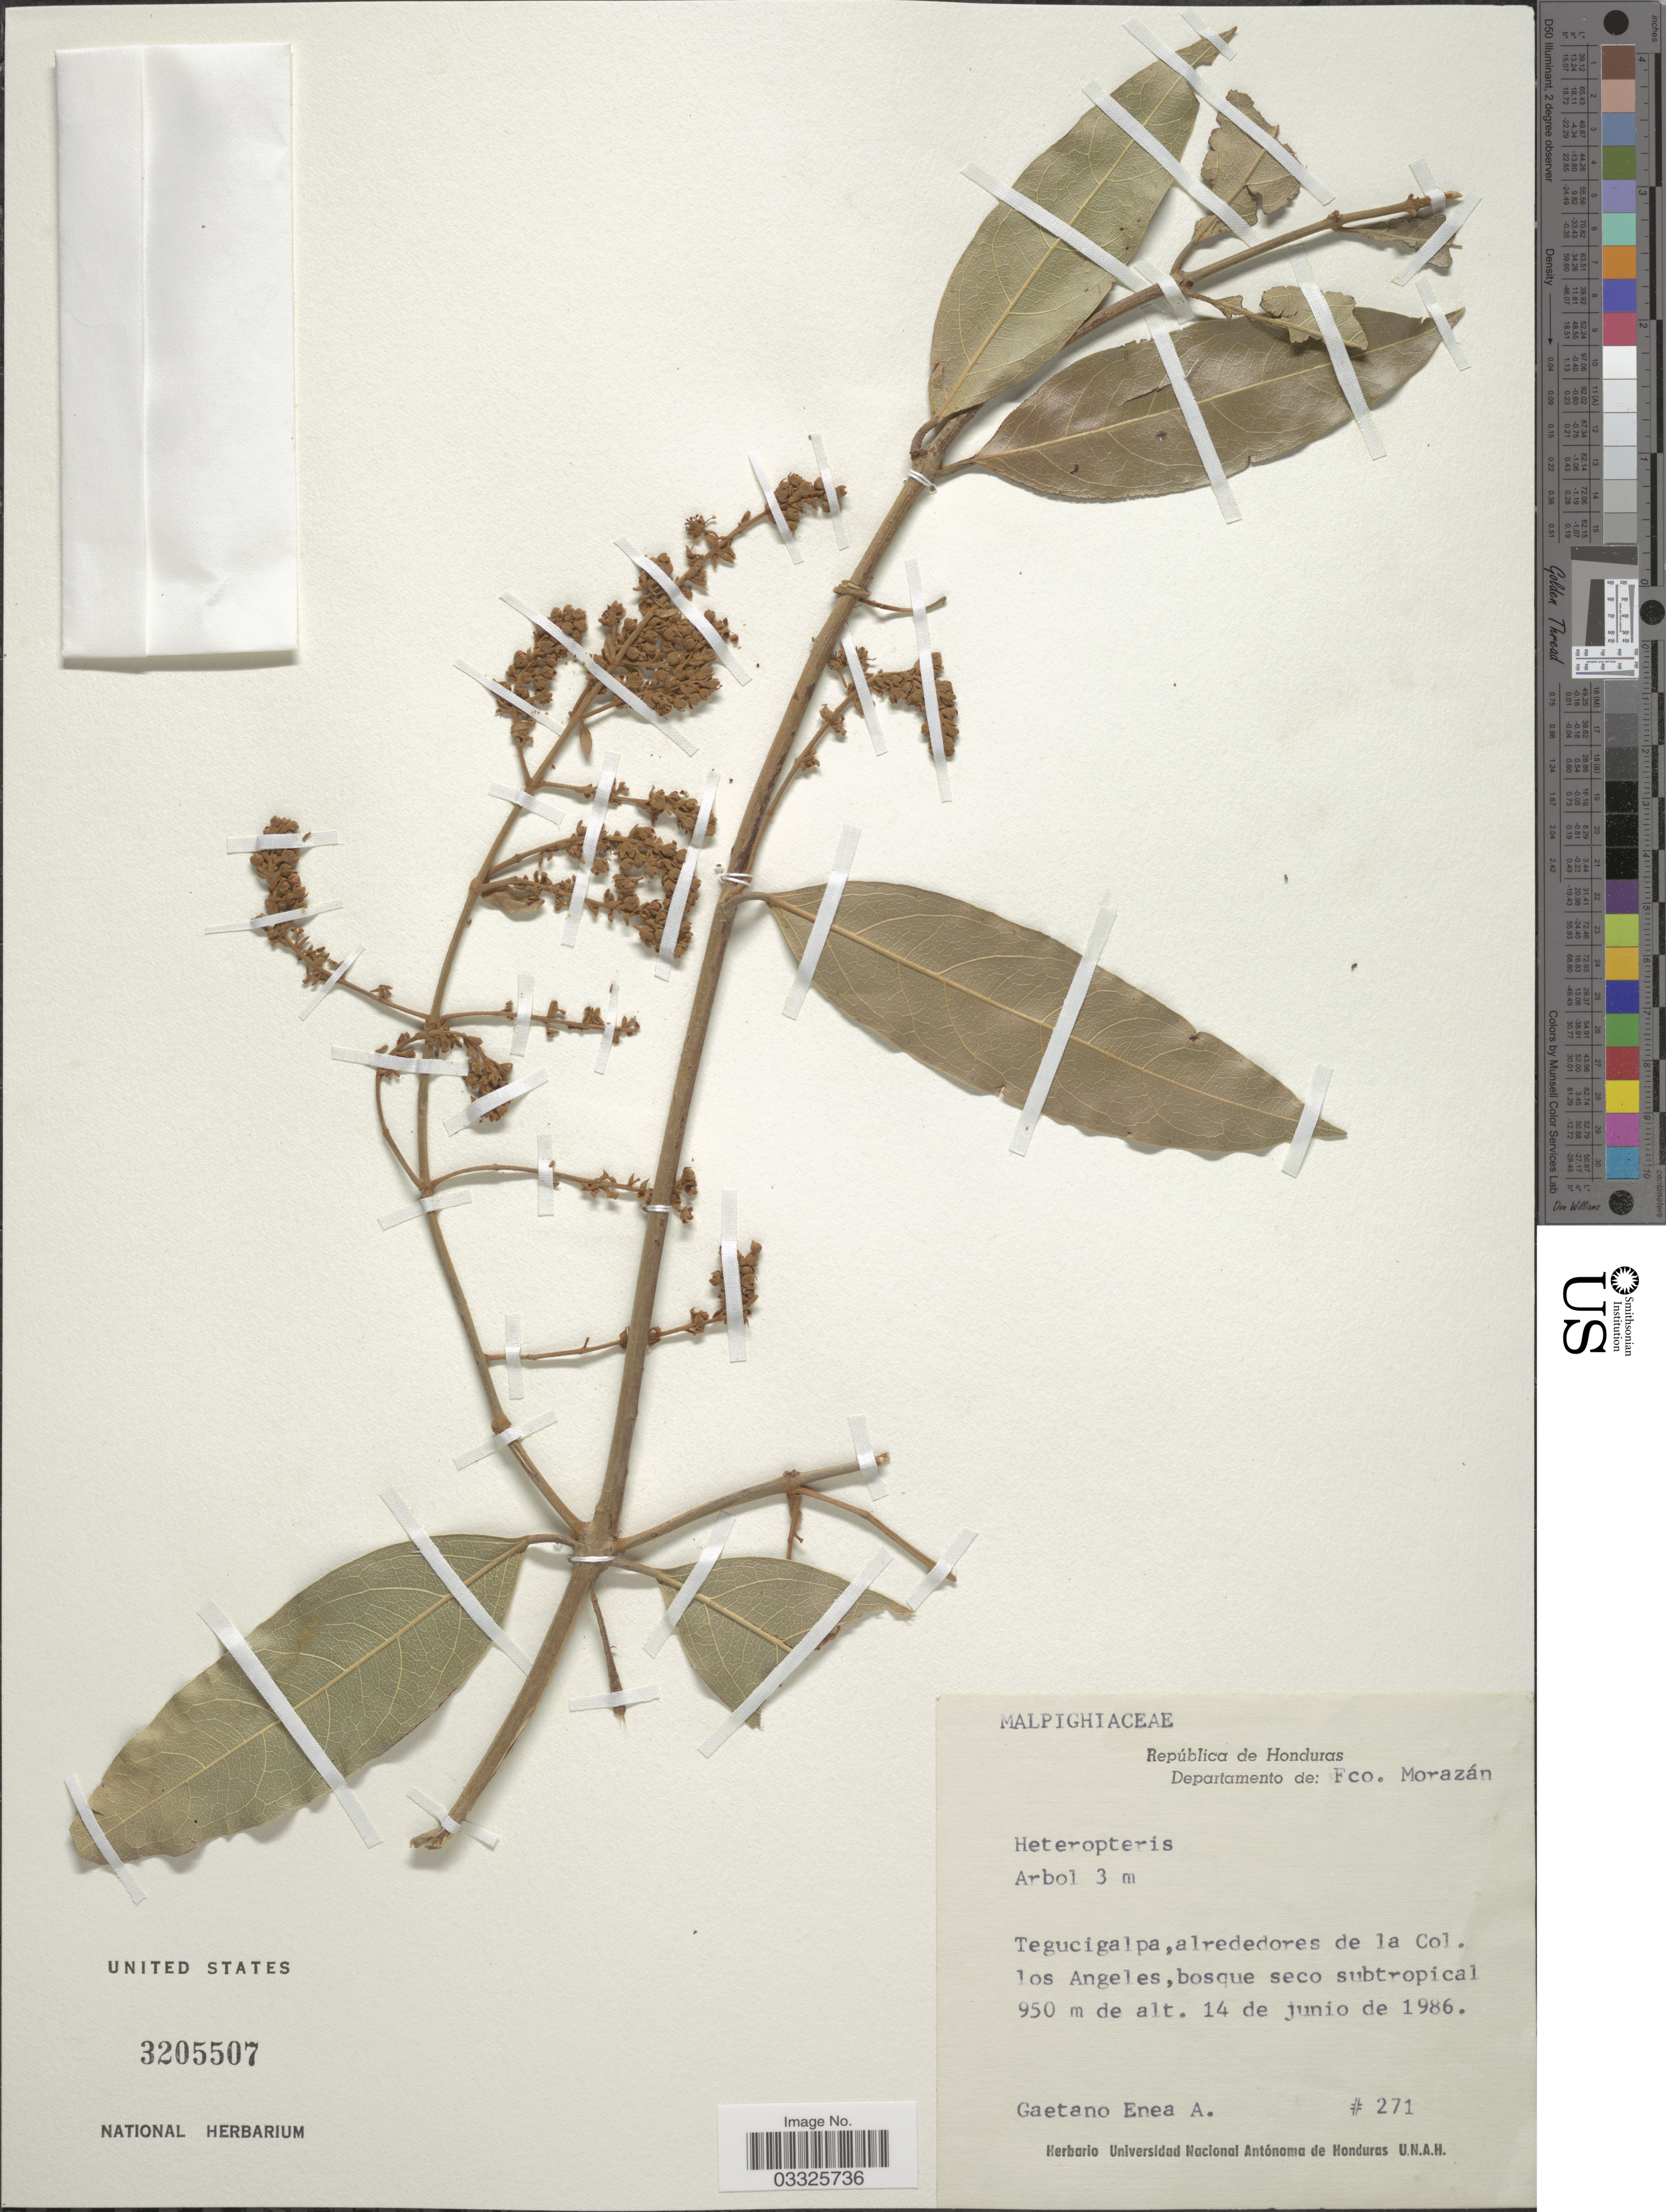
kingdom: Plantae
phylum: Tracheophyta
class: Magnoliopsida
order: Malpighiales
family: Malpighiaceae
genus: Heteropterys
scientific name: Heteropterys laurifolia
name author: (L.) A. Juss.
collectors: Gaetano Enea A.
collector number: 271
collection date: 1986-06-14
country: Honduras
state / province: Fco. Morazán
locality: Departamento de: Fco. Morazán. Tegucigalpa, alrededores de la Col. los Angeles, bosque seco subtropical.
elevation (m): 950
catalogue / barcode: US 3205507